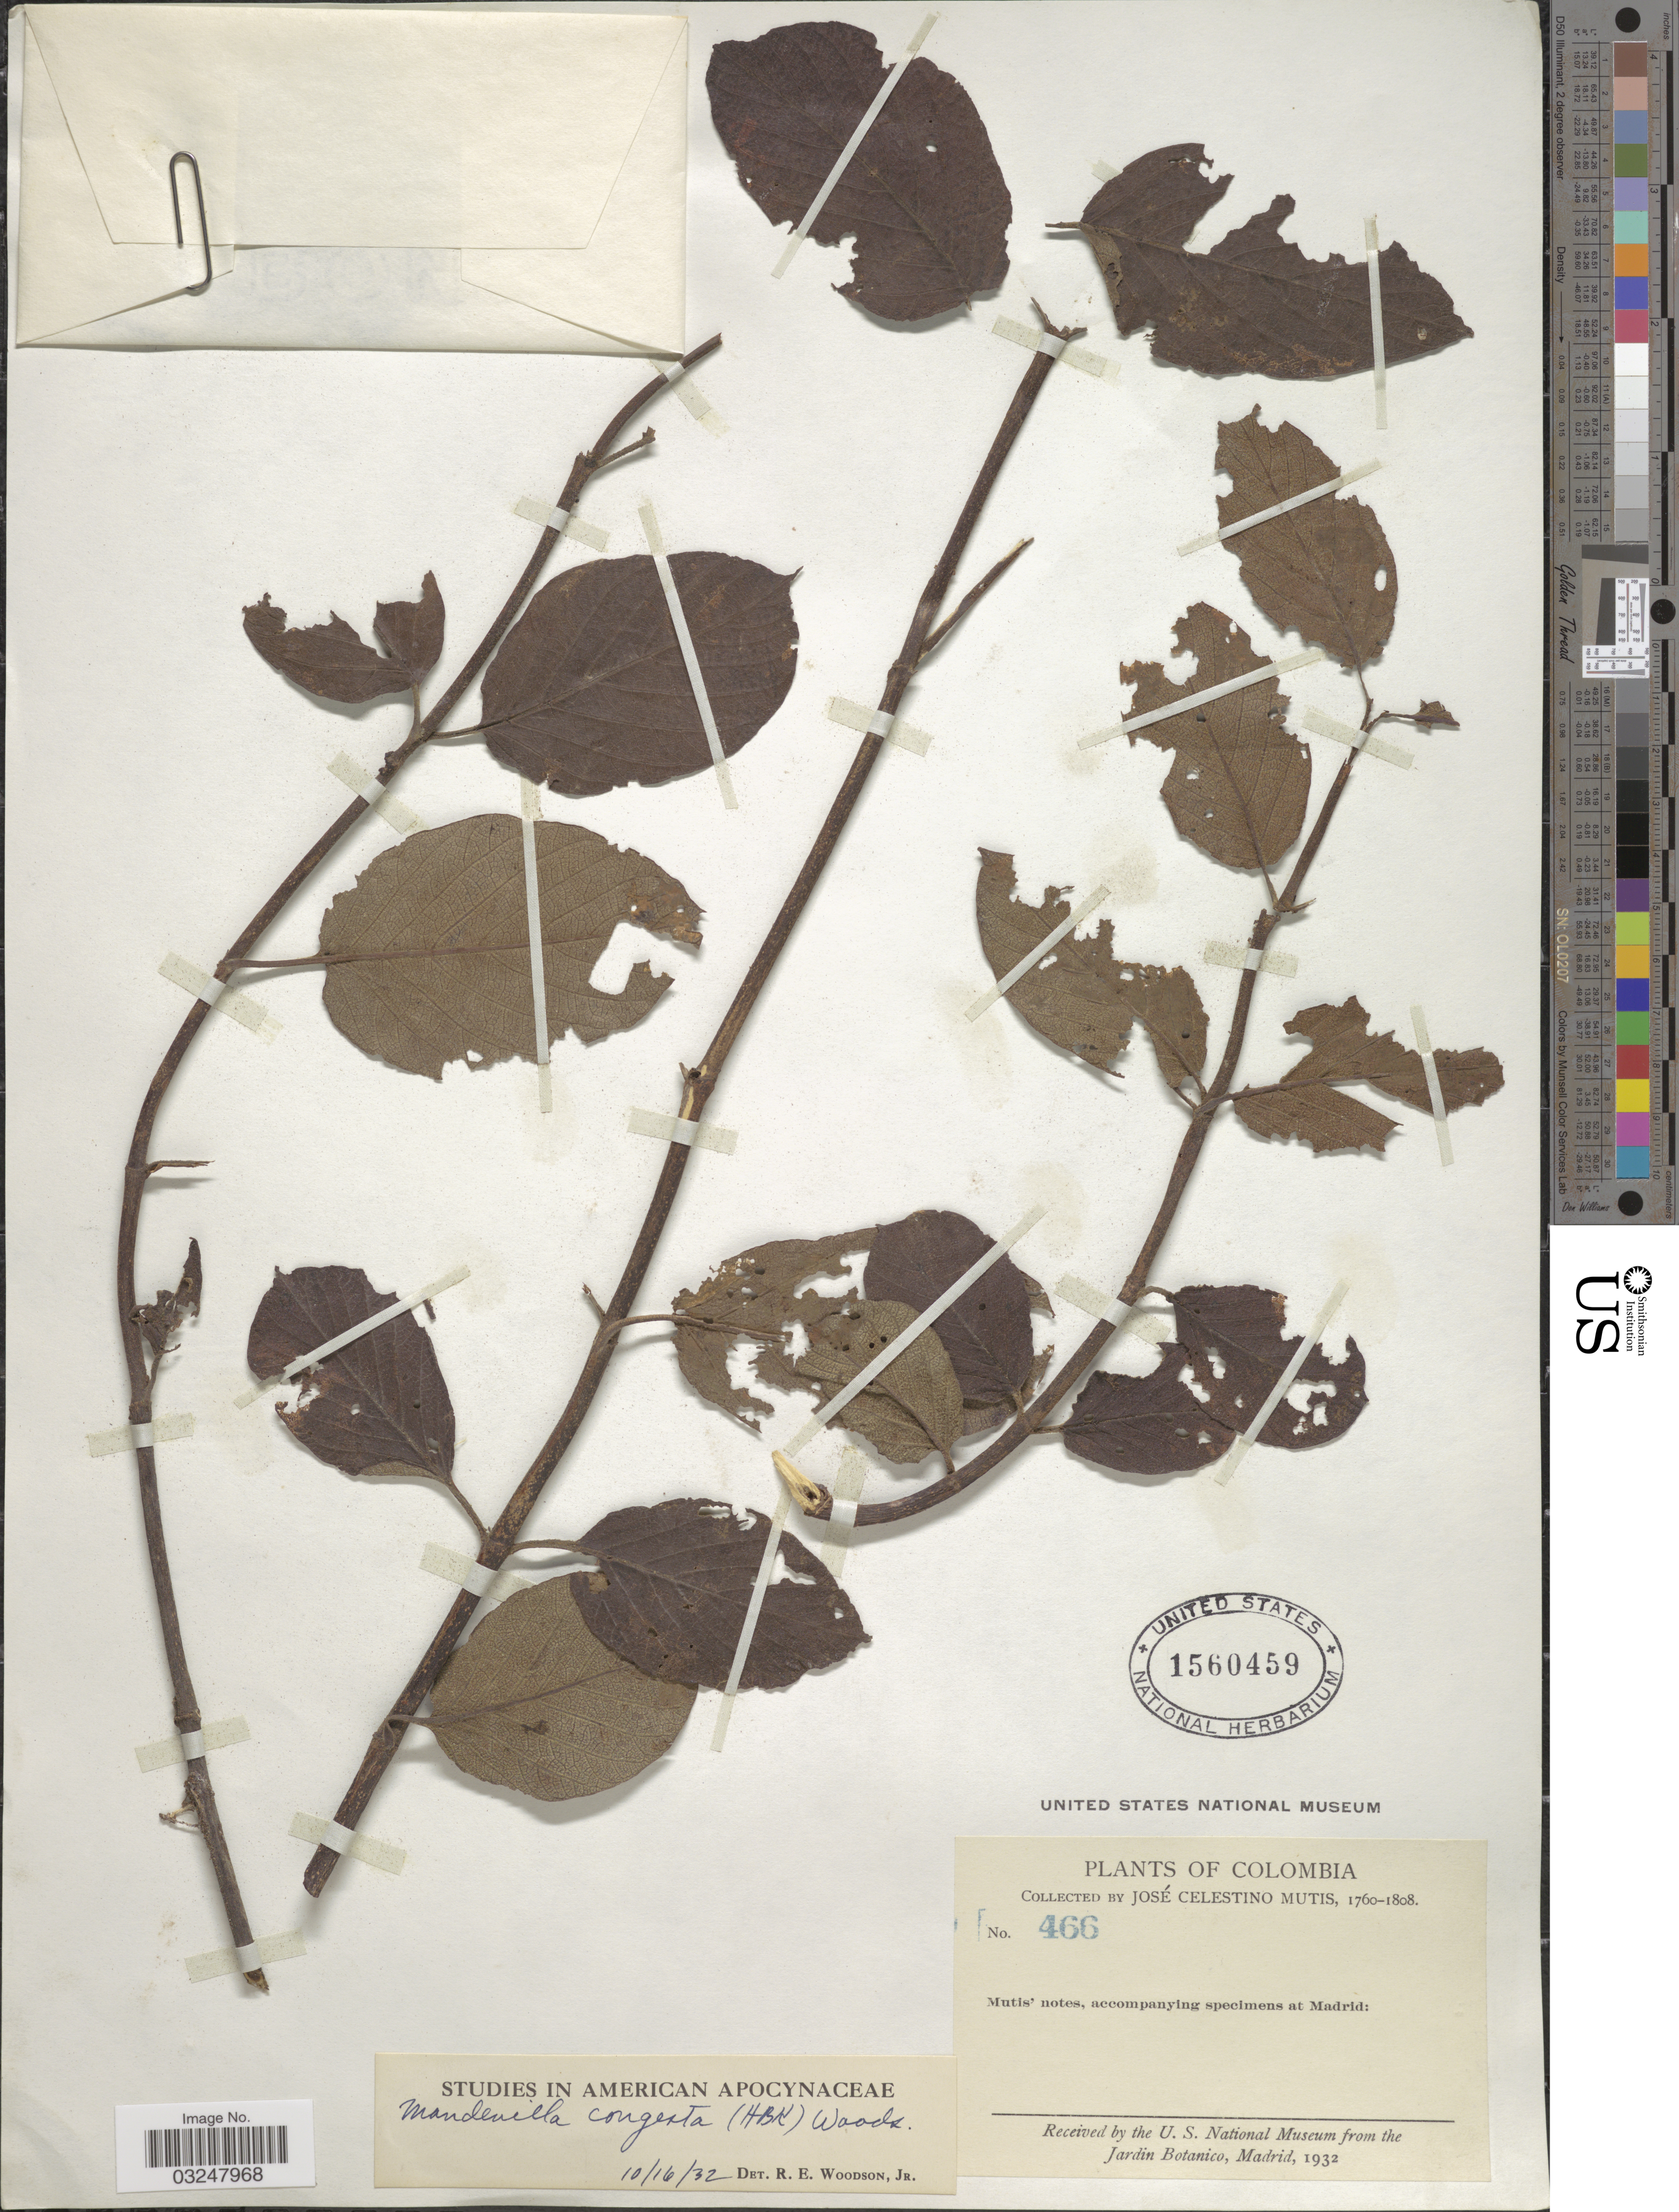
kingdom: Plantae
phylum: Tracheophyta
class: Magnoliopsida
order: Gentianales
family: Apocynaceae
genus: Mandevilla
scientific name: Mandevilla pubescens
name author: (Willd. ex Roem. & Schult.) J.F. Morales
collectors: J. C. B. Mutis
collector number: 466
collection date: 1760/1808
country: Colombia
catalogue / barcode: US 1560459